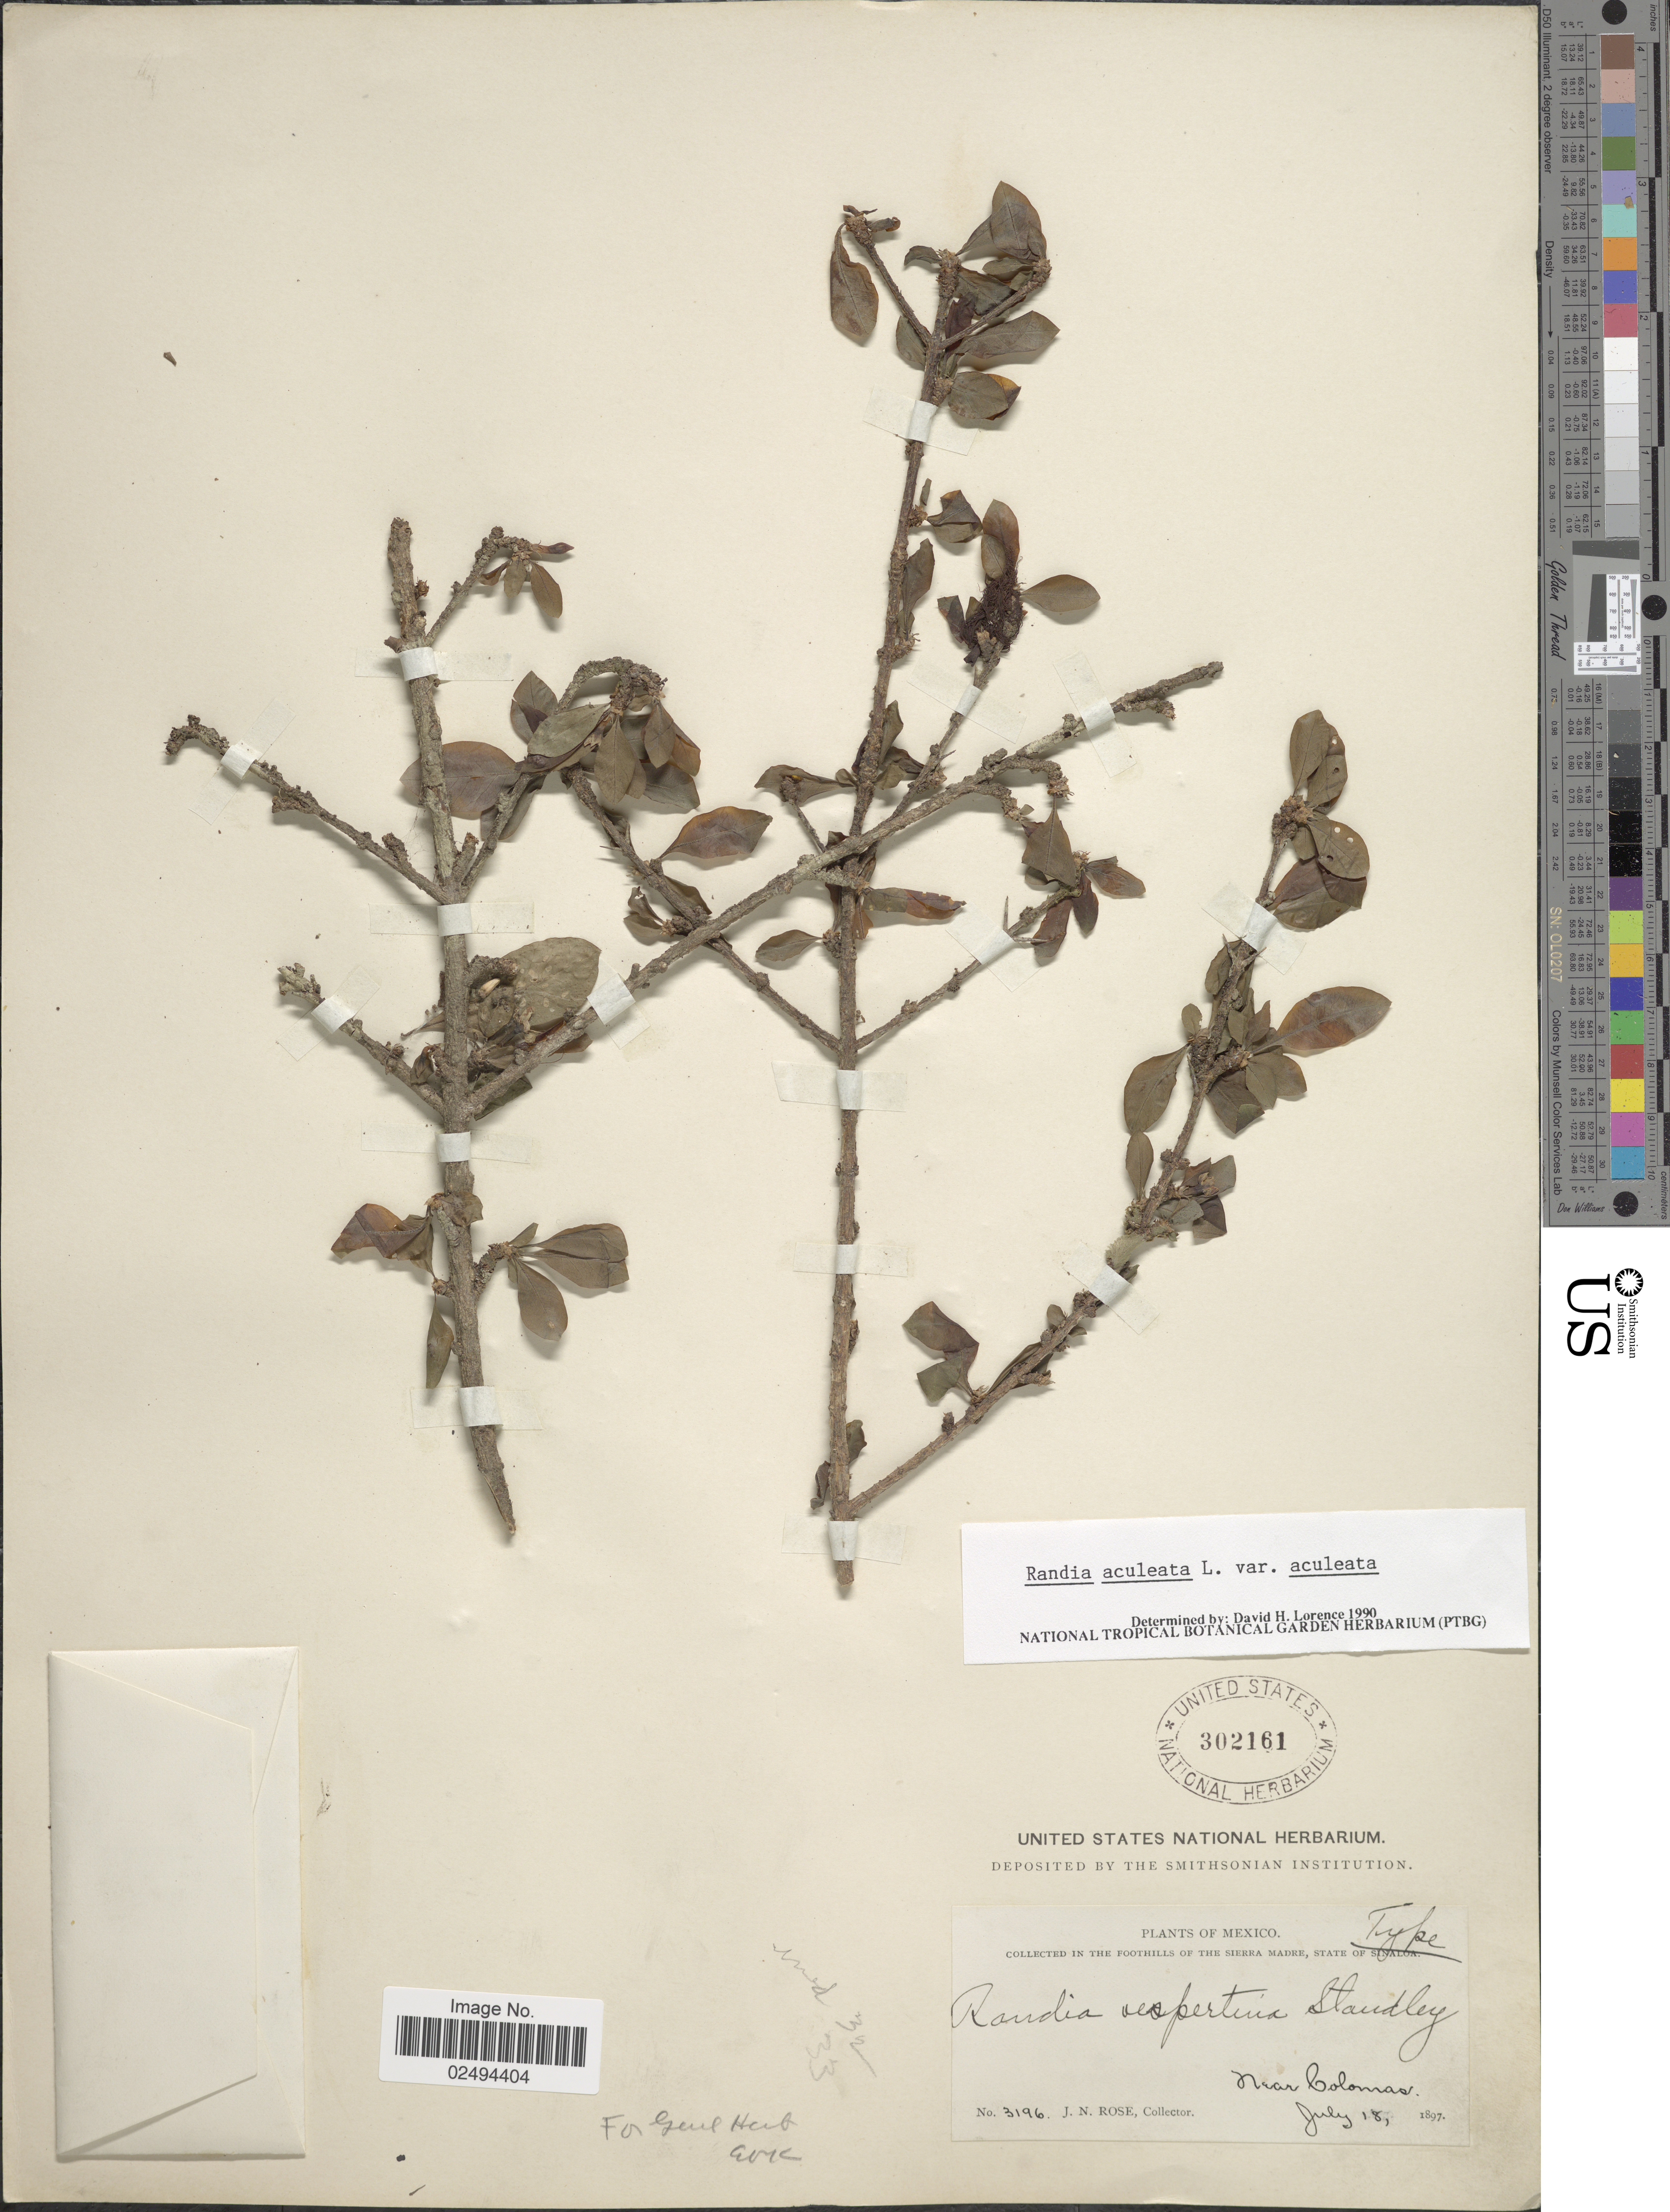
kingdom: Plantae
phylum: Tracheophyta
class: Magnoliopsida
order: Gentianales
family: Rubiaceae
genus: Randia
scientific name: Randia aculeata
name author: L.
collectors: J. N. Rose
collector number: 3196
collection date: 1897-07-18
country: Mexico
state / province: Sinaloa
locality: In the foothills of the Sierra Madre, Near Colomas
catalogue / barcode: US 302161